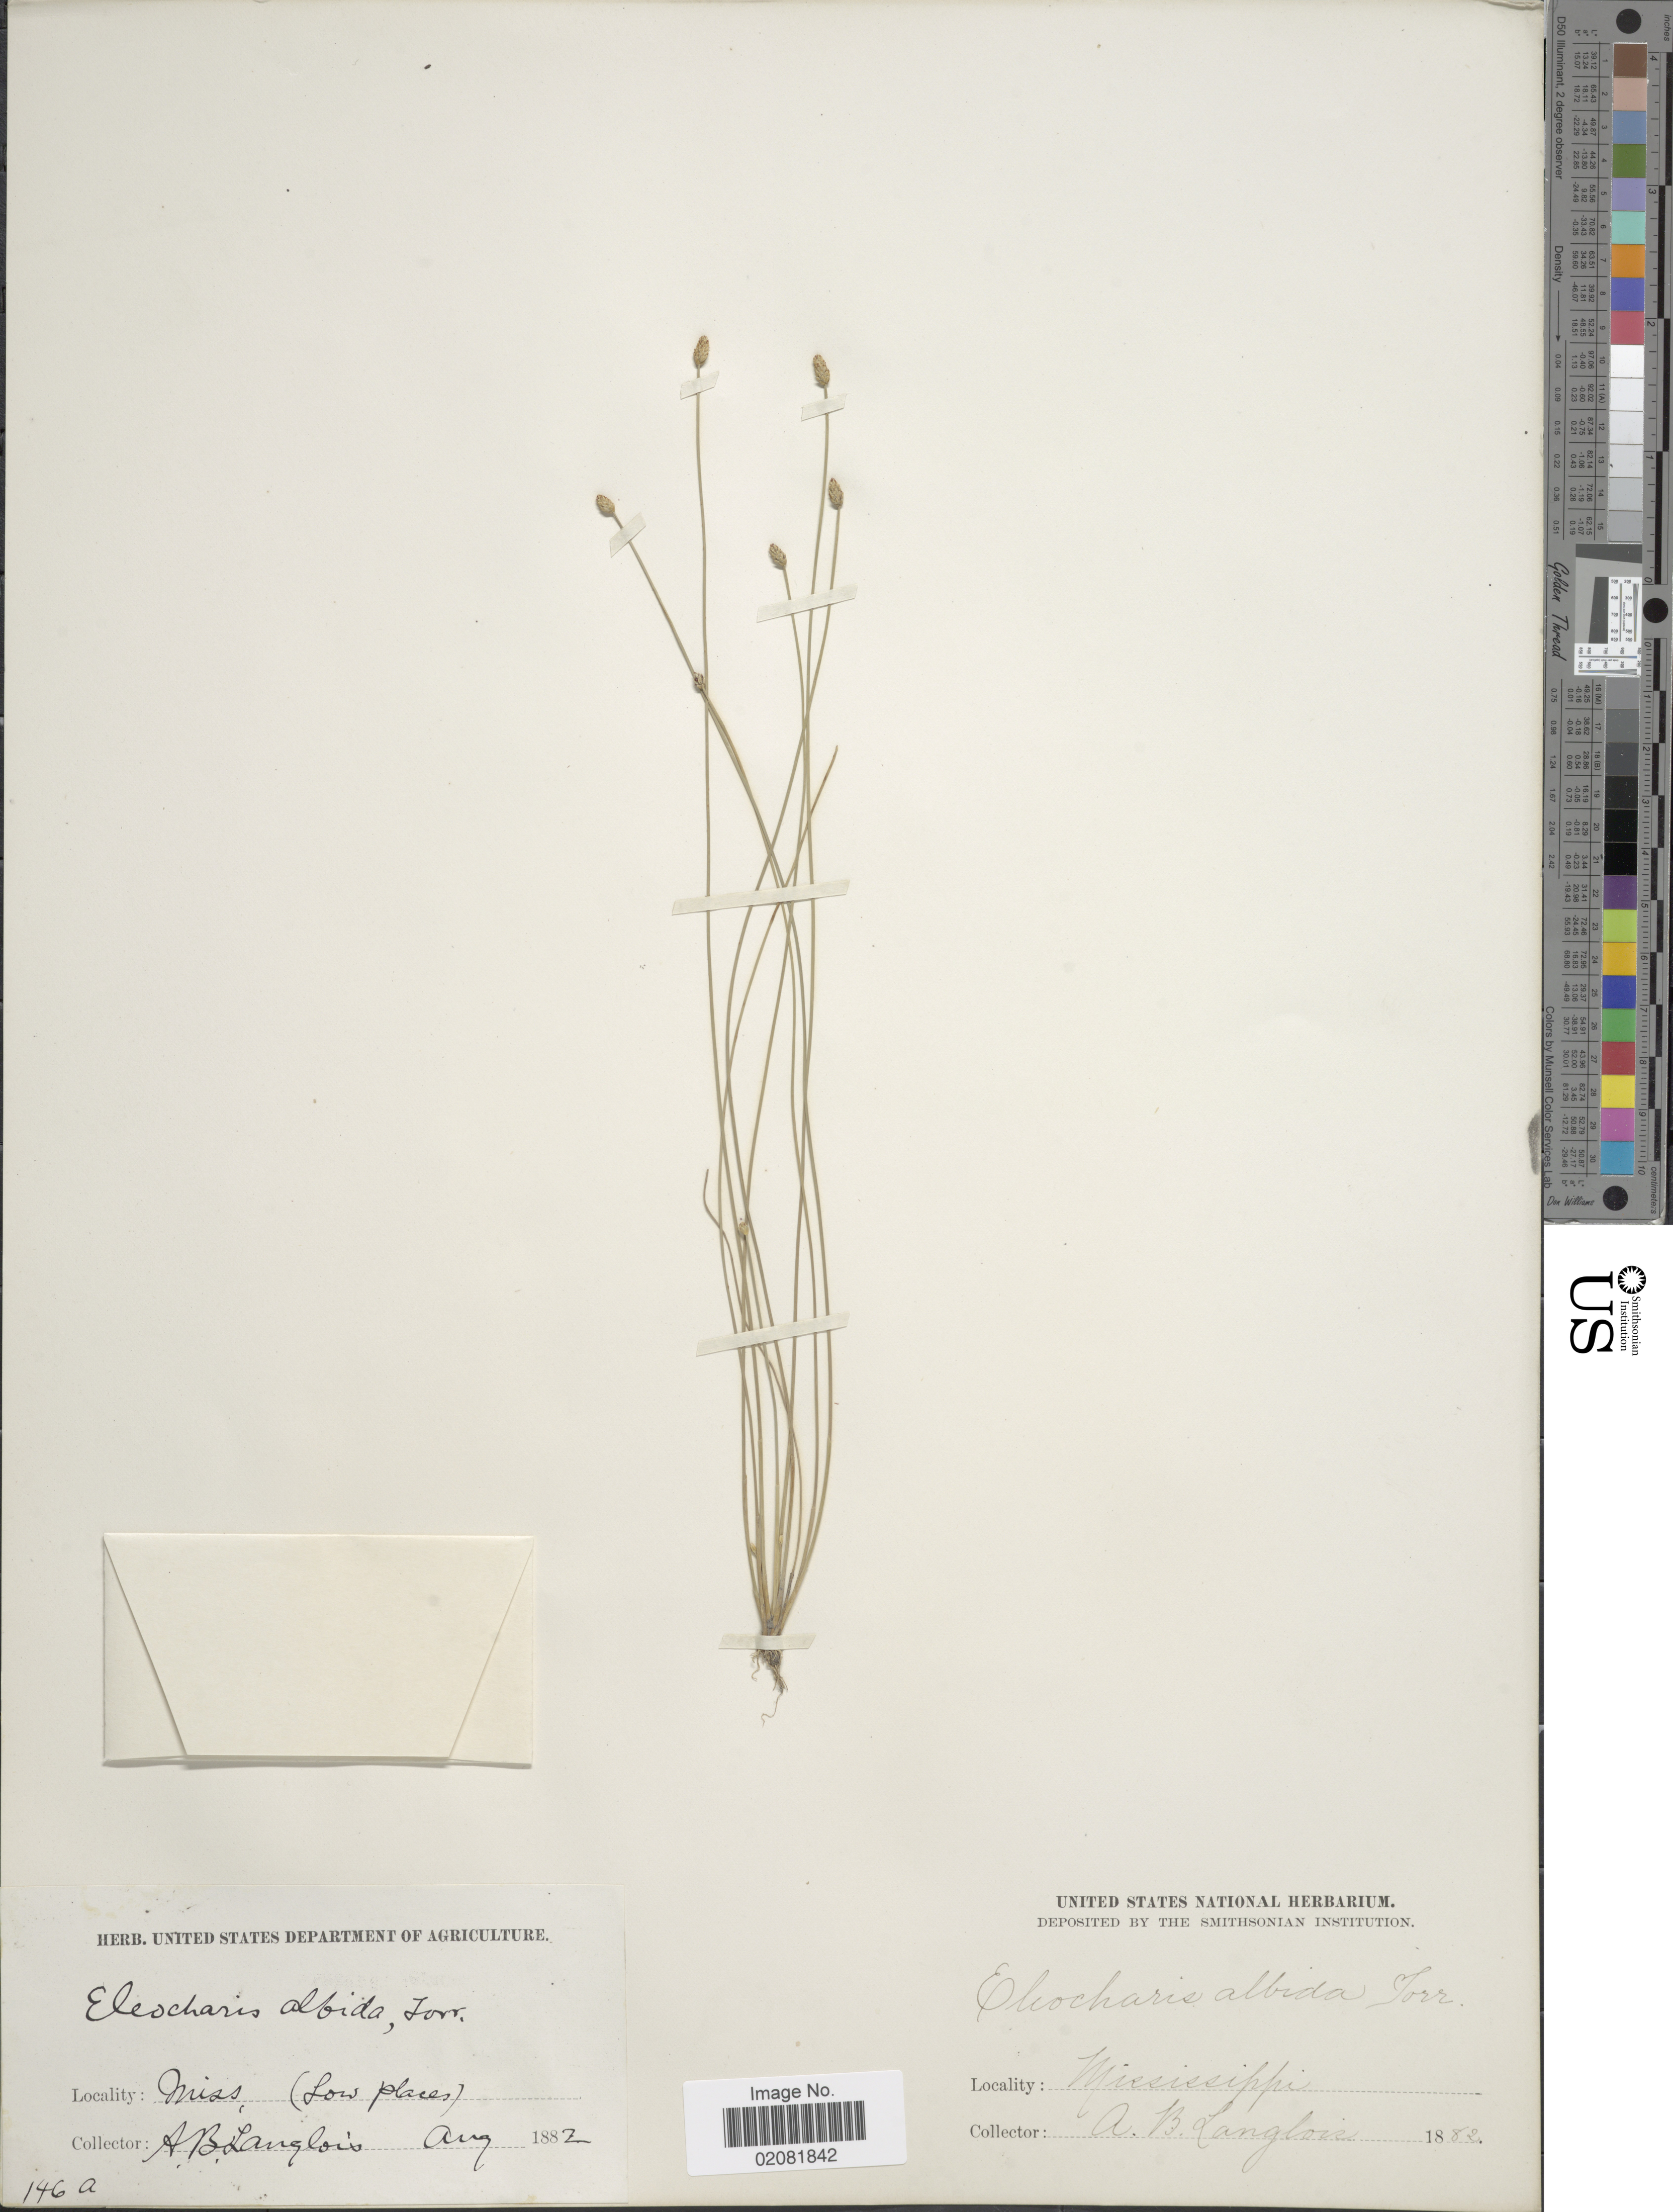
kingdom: Plantae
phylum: Tracheophyta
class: Liliopsida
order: Poales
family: Cyperaceae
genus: Eleocharis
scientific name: Eleocharis albida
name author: Torr.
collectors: A. Langlois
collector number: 146a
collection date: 1882-08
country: United States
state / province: Mississippi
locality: (Low Places)